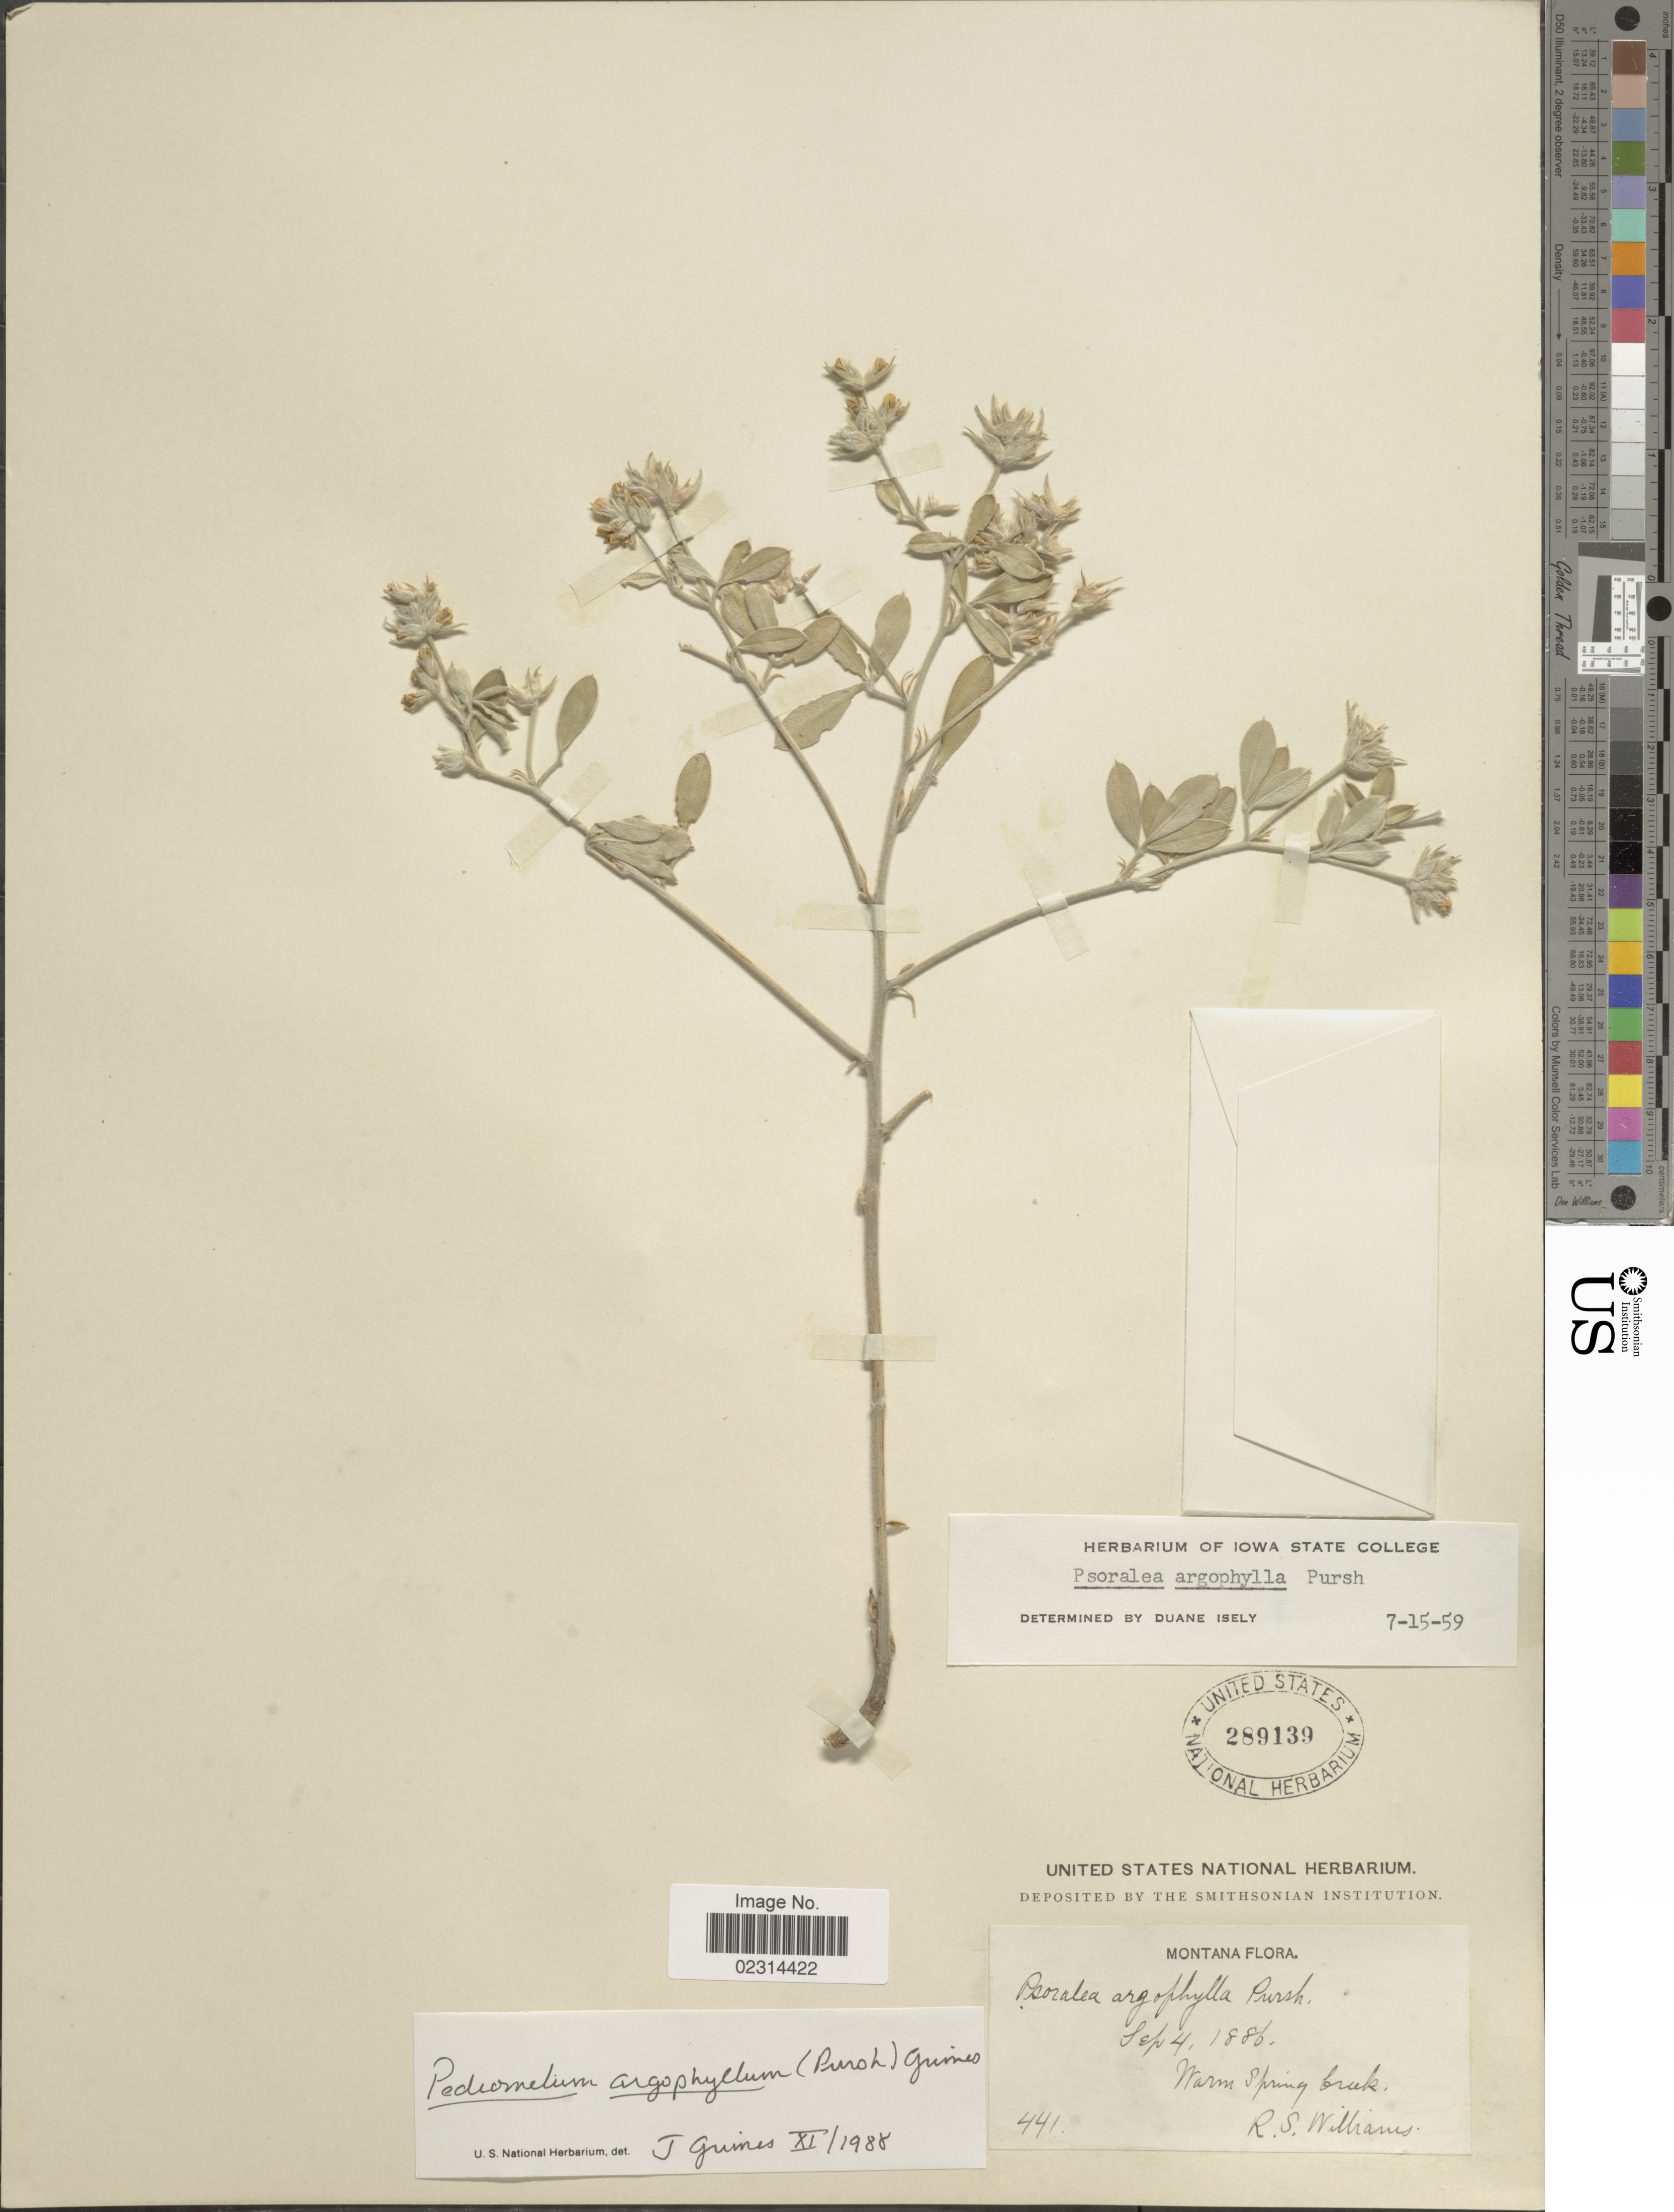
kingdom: Plantae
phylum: Tracheophyta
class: Magnoliopsida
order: Fabales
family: Fabaceae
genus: Pediomelum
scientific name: Pediomelum argophyllum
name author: (Pursh) J.W. Grimes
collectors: R. S. Williams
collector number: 441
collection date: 1886-09-04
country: United States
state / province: Montana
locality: Warm Spring Creek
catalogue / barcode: US 289139